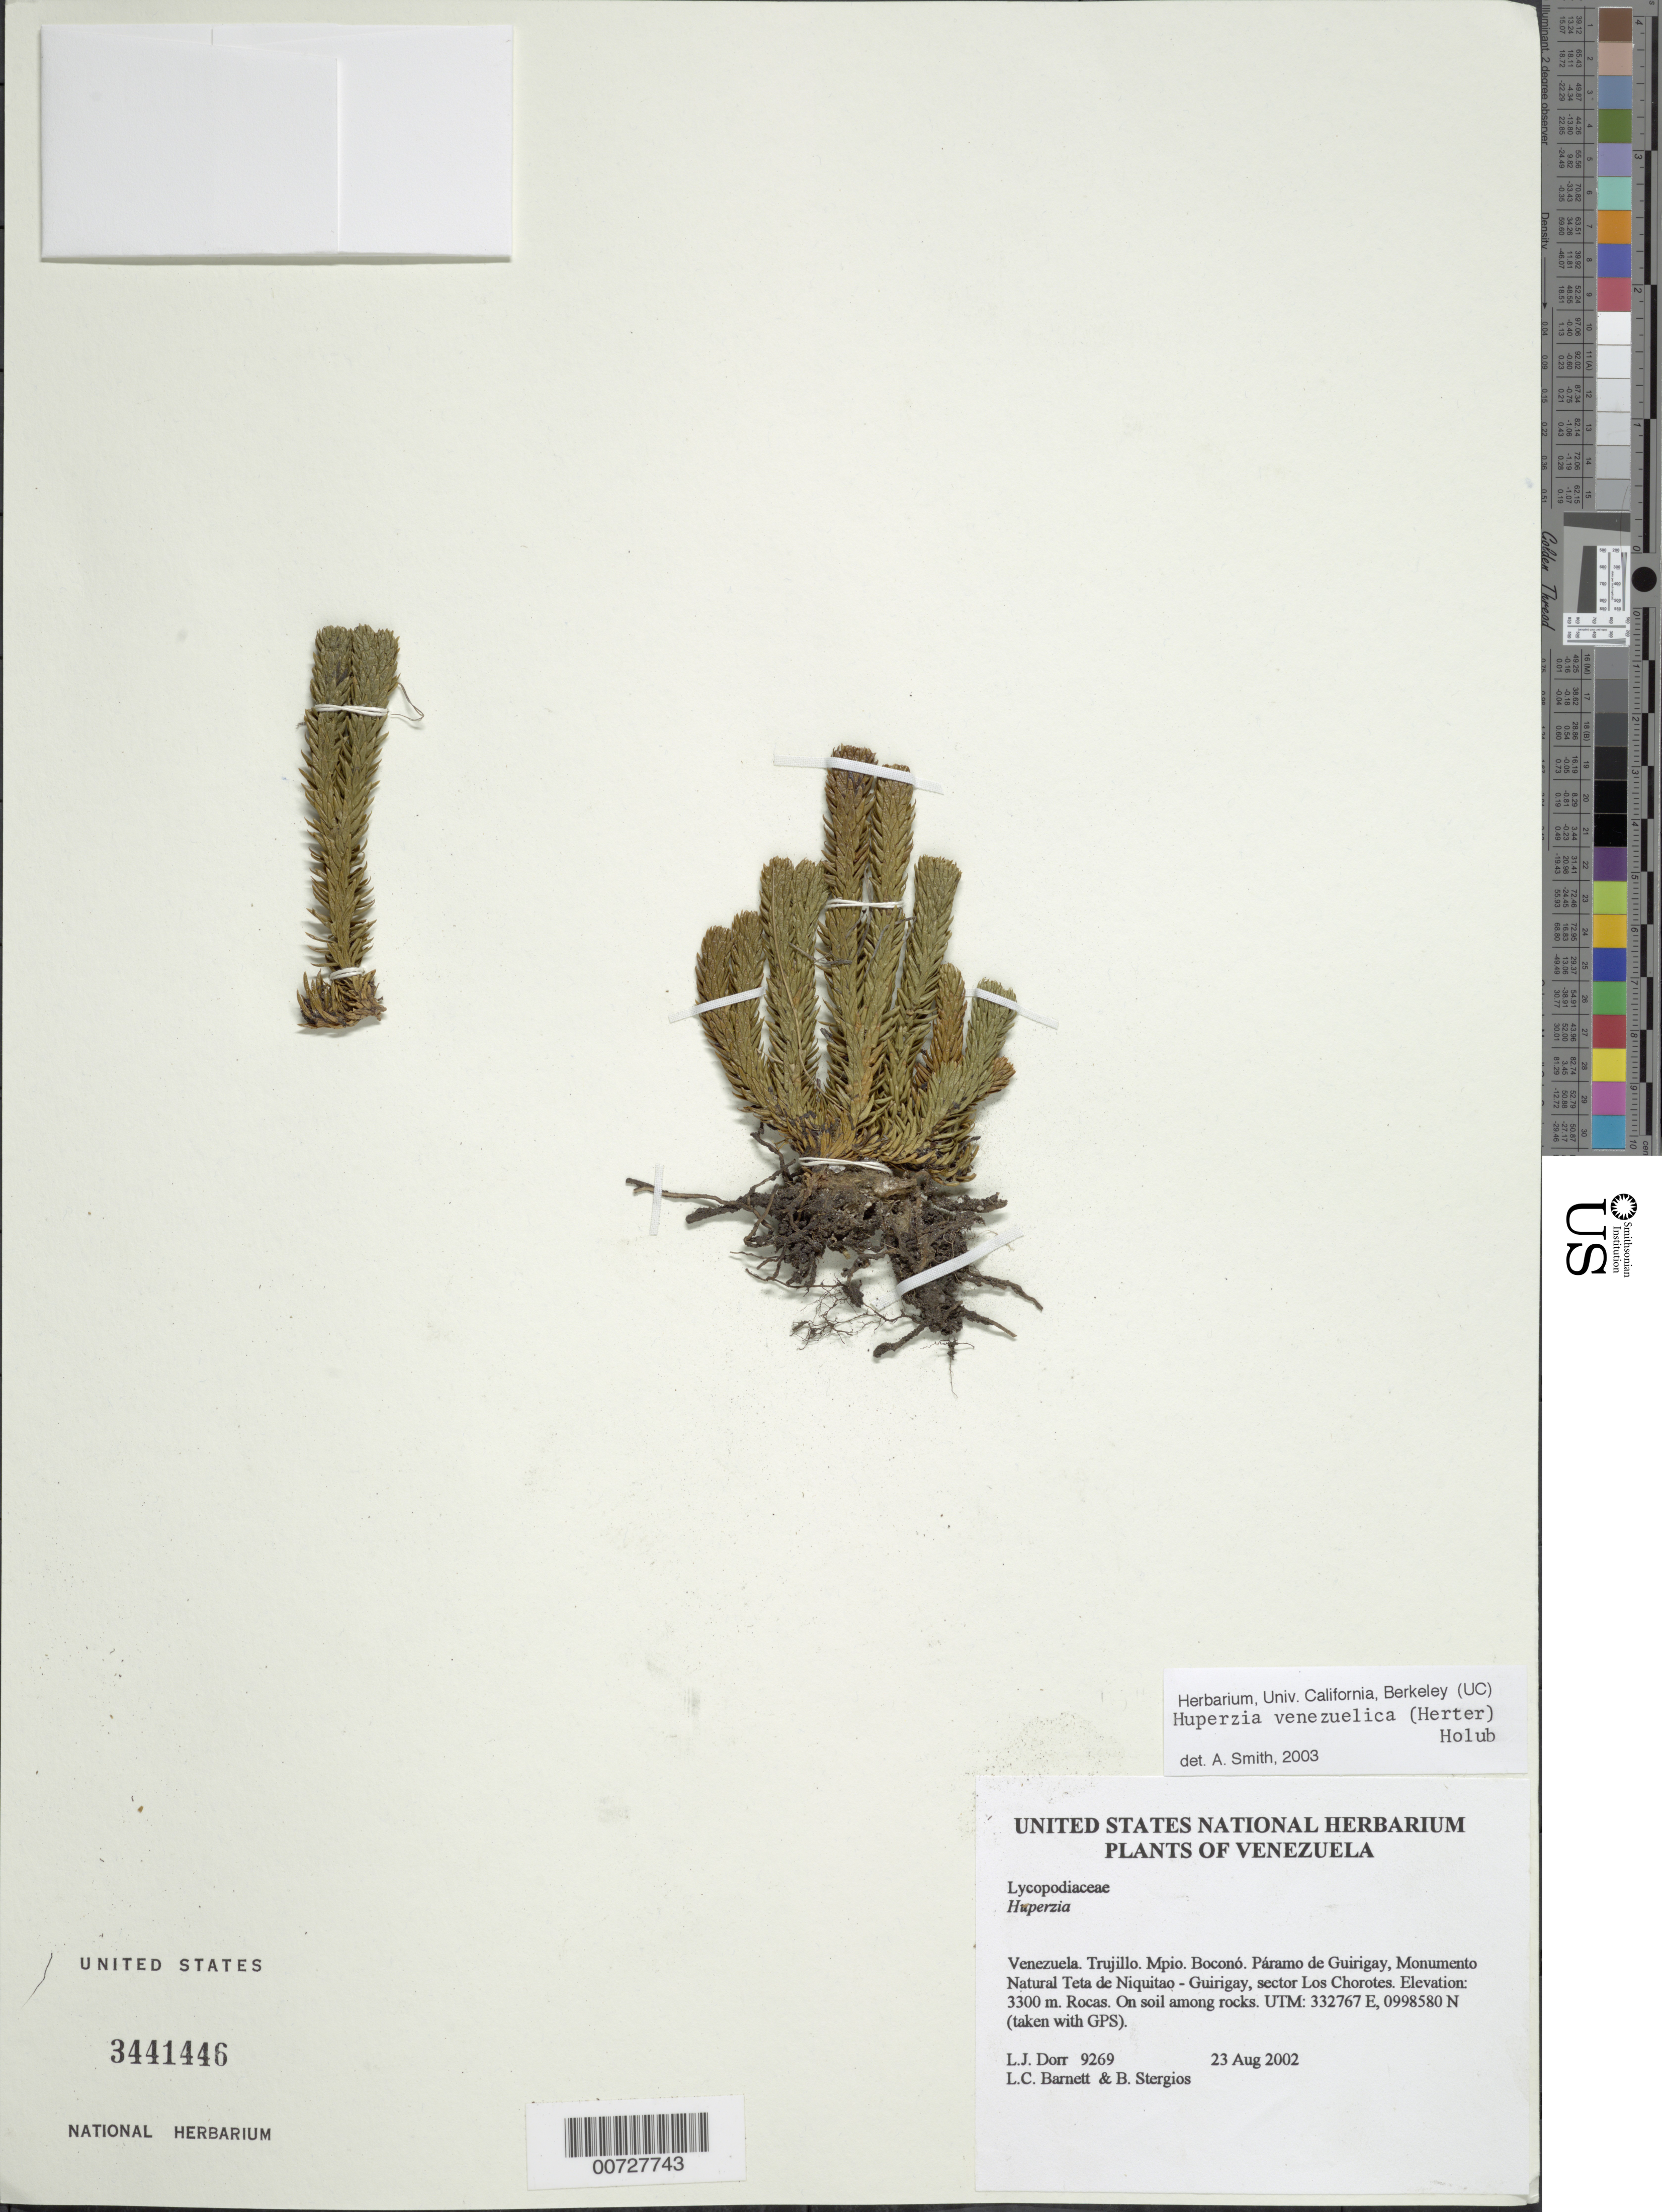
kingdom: Plantae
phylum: Tracheophyta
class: Lycopodiopsida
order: Lycopodiales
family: Lycopodiaceae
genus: Phlegmariurus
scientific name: Phlegmariurus venezuelanicus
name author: (Herter) B. Øllg.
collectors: L. J. Dorr, L. C. Barnett & B. G. Stergios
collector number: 9269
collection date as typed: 23 Aug 2002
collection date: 2002-08-23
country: Venezuela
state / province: Trujillo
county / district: Boconó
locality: Páramo de Guirigay, Monumento Natural Teta de Niquitao - Guirigay, sector Los Chorotes.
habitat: Rocas. On soil among rocks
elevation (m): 3300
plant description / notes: PORT, US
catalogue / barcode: US 3441446